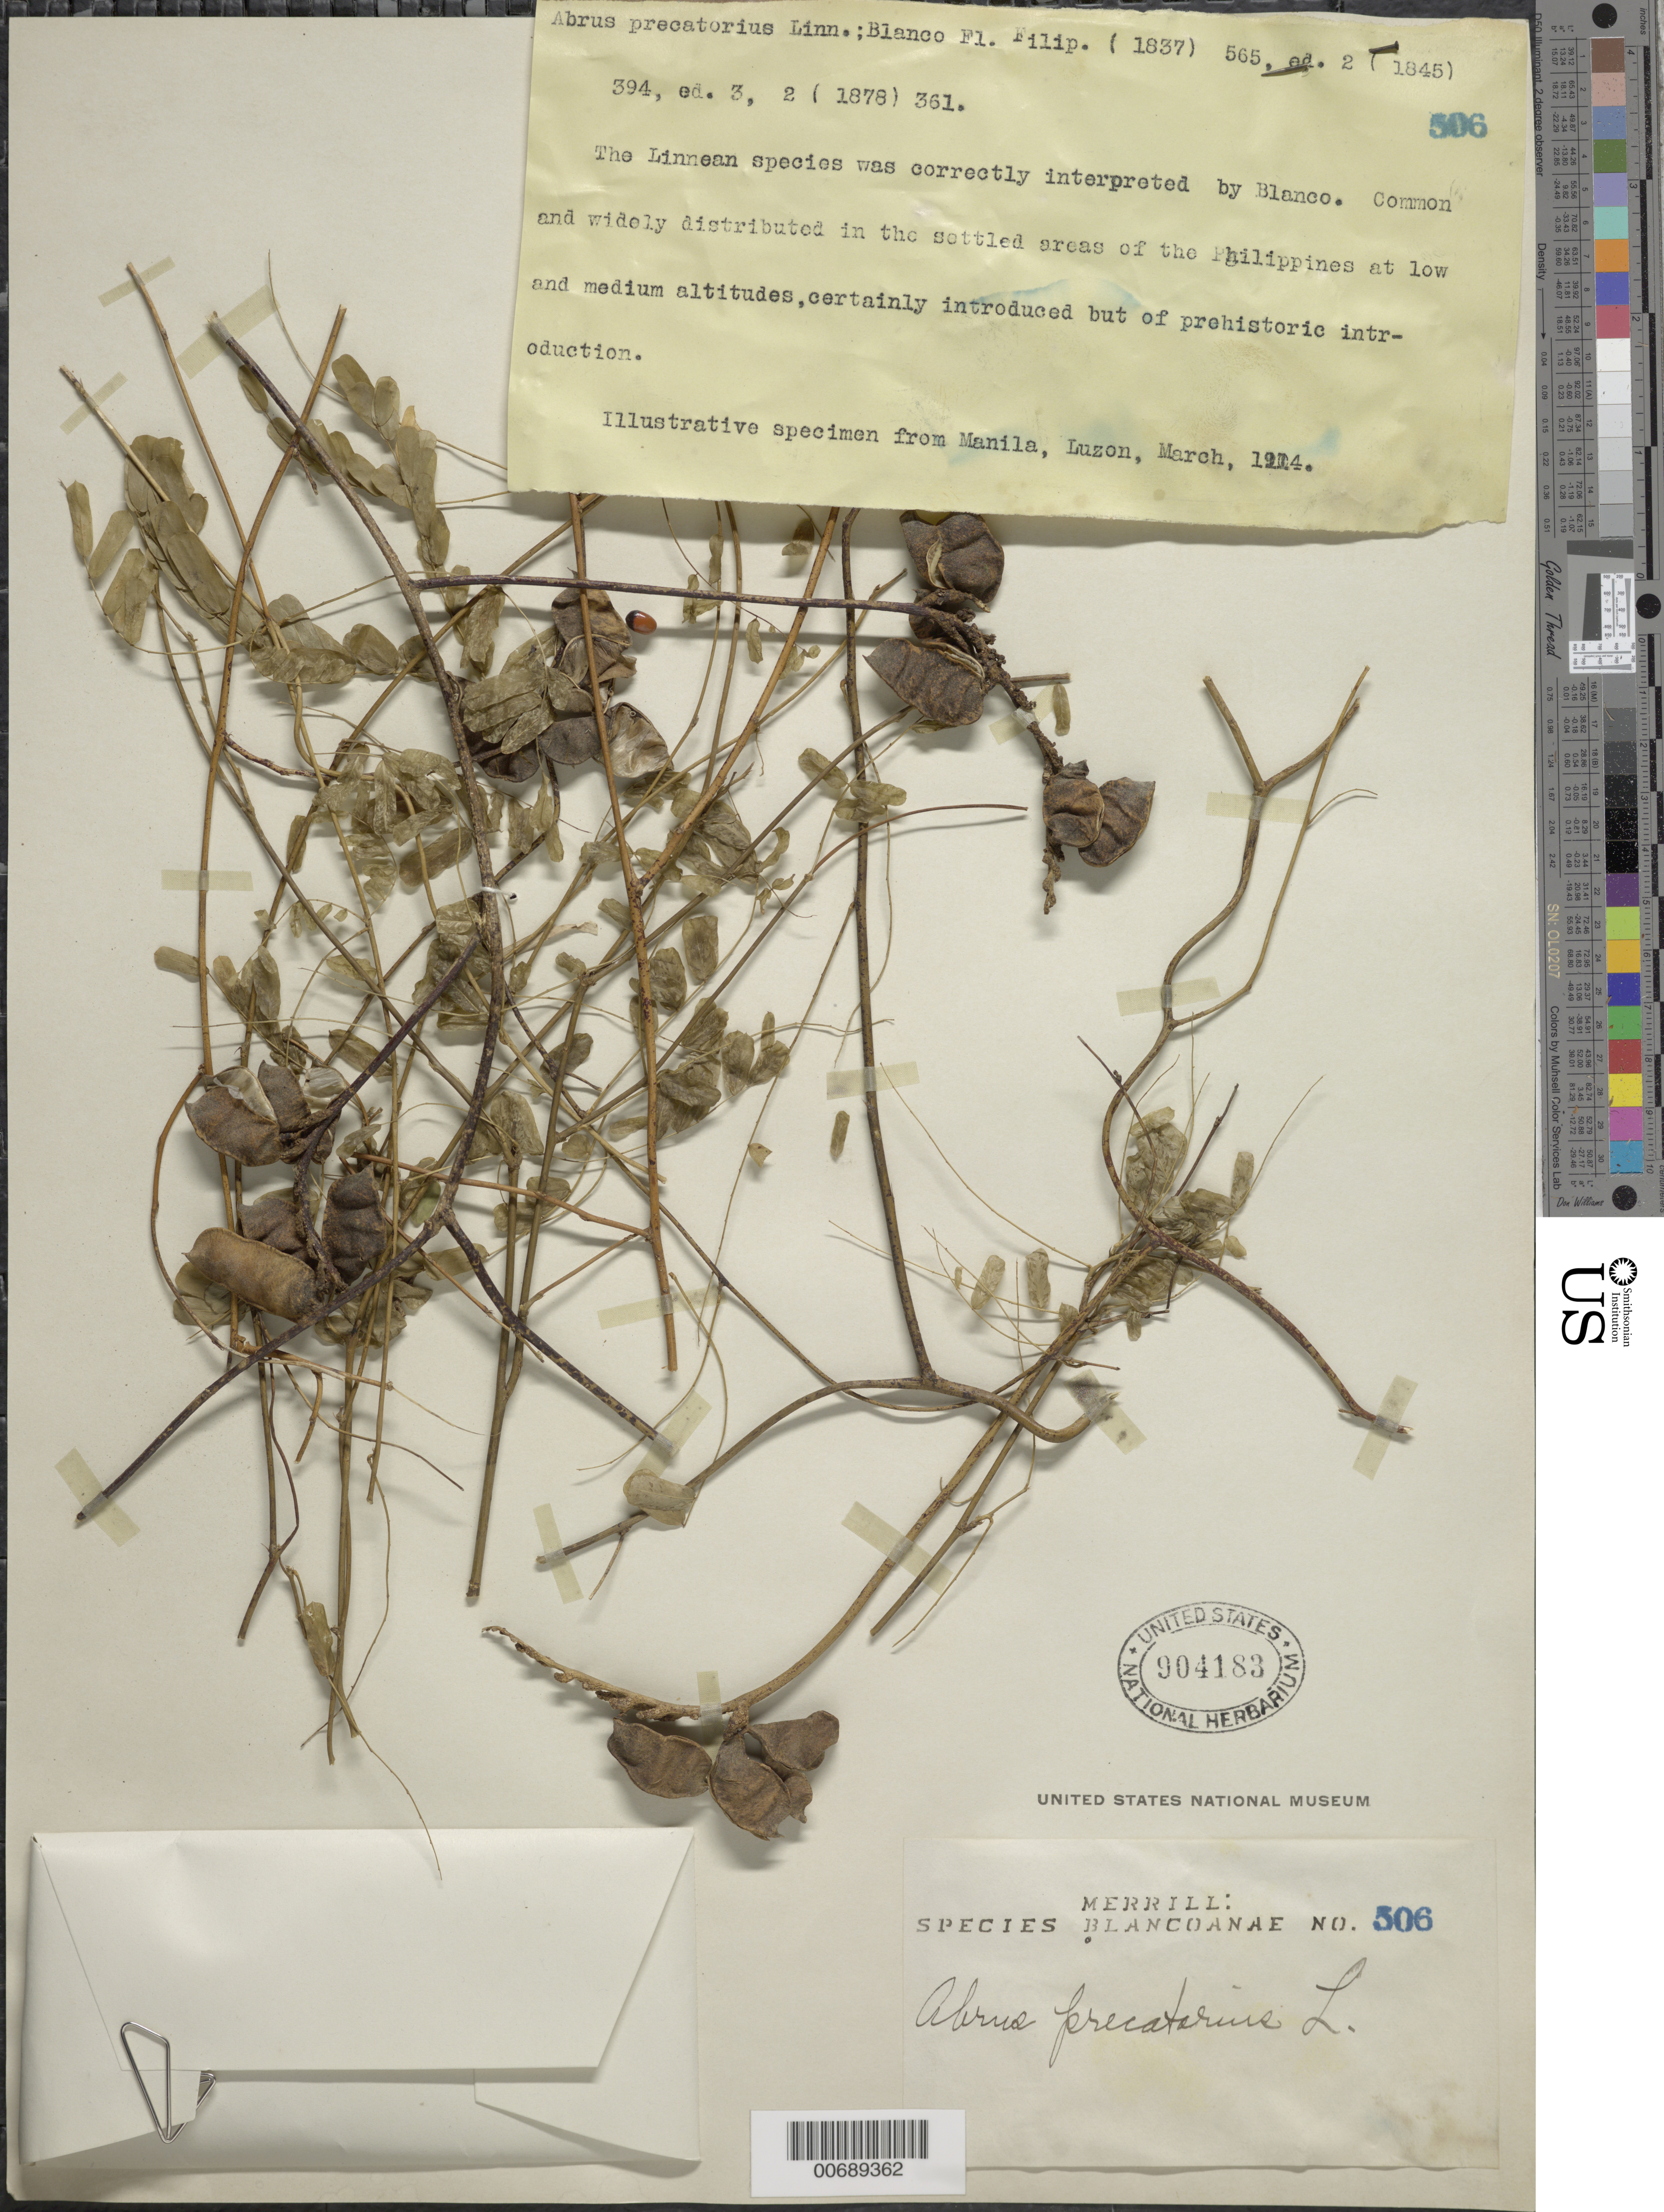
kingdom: Plantae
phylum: Tracheophyta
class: Magnoliopsida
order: Fabales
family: Fabaceae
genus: Abrus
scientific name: Abrus precatorius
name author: L.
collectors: E. D. Merrill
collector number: Sp. Blancoan. 0506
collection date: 1914-03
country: Philippines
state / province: National Capital Region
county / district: Manila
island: Luzon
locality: Manila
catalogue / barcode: US 904183